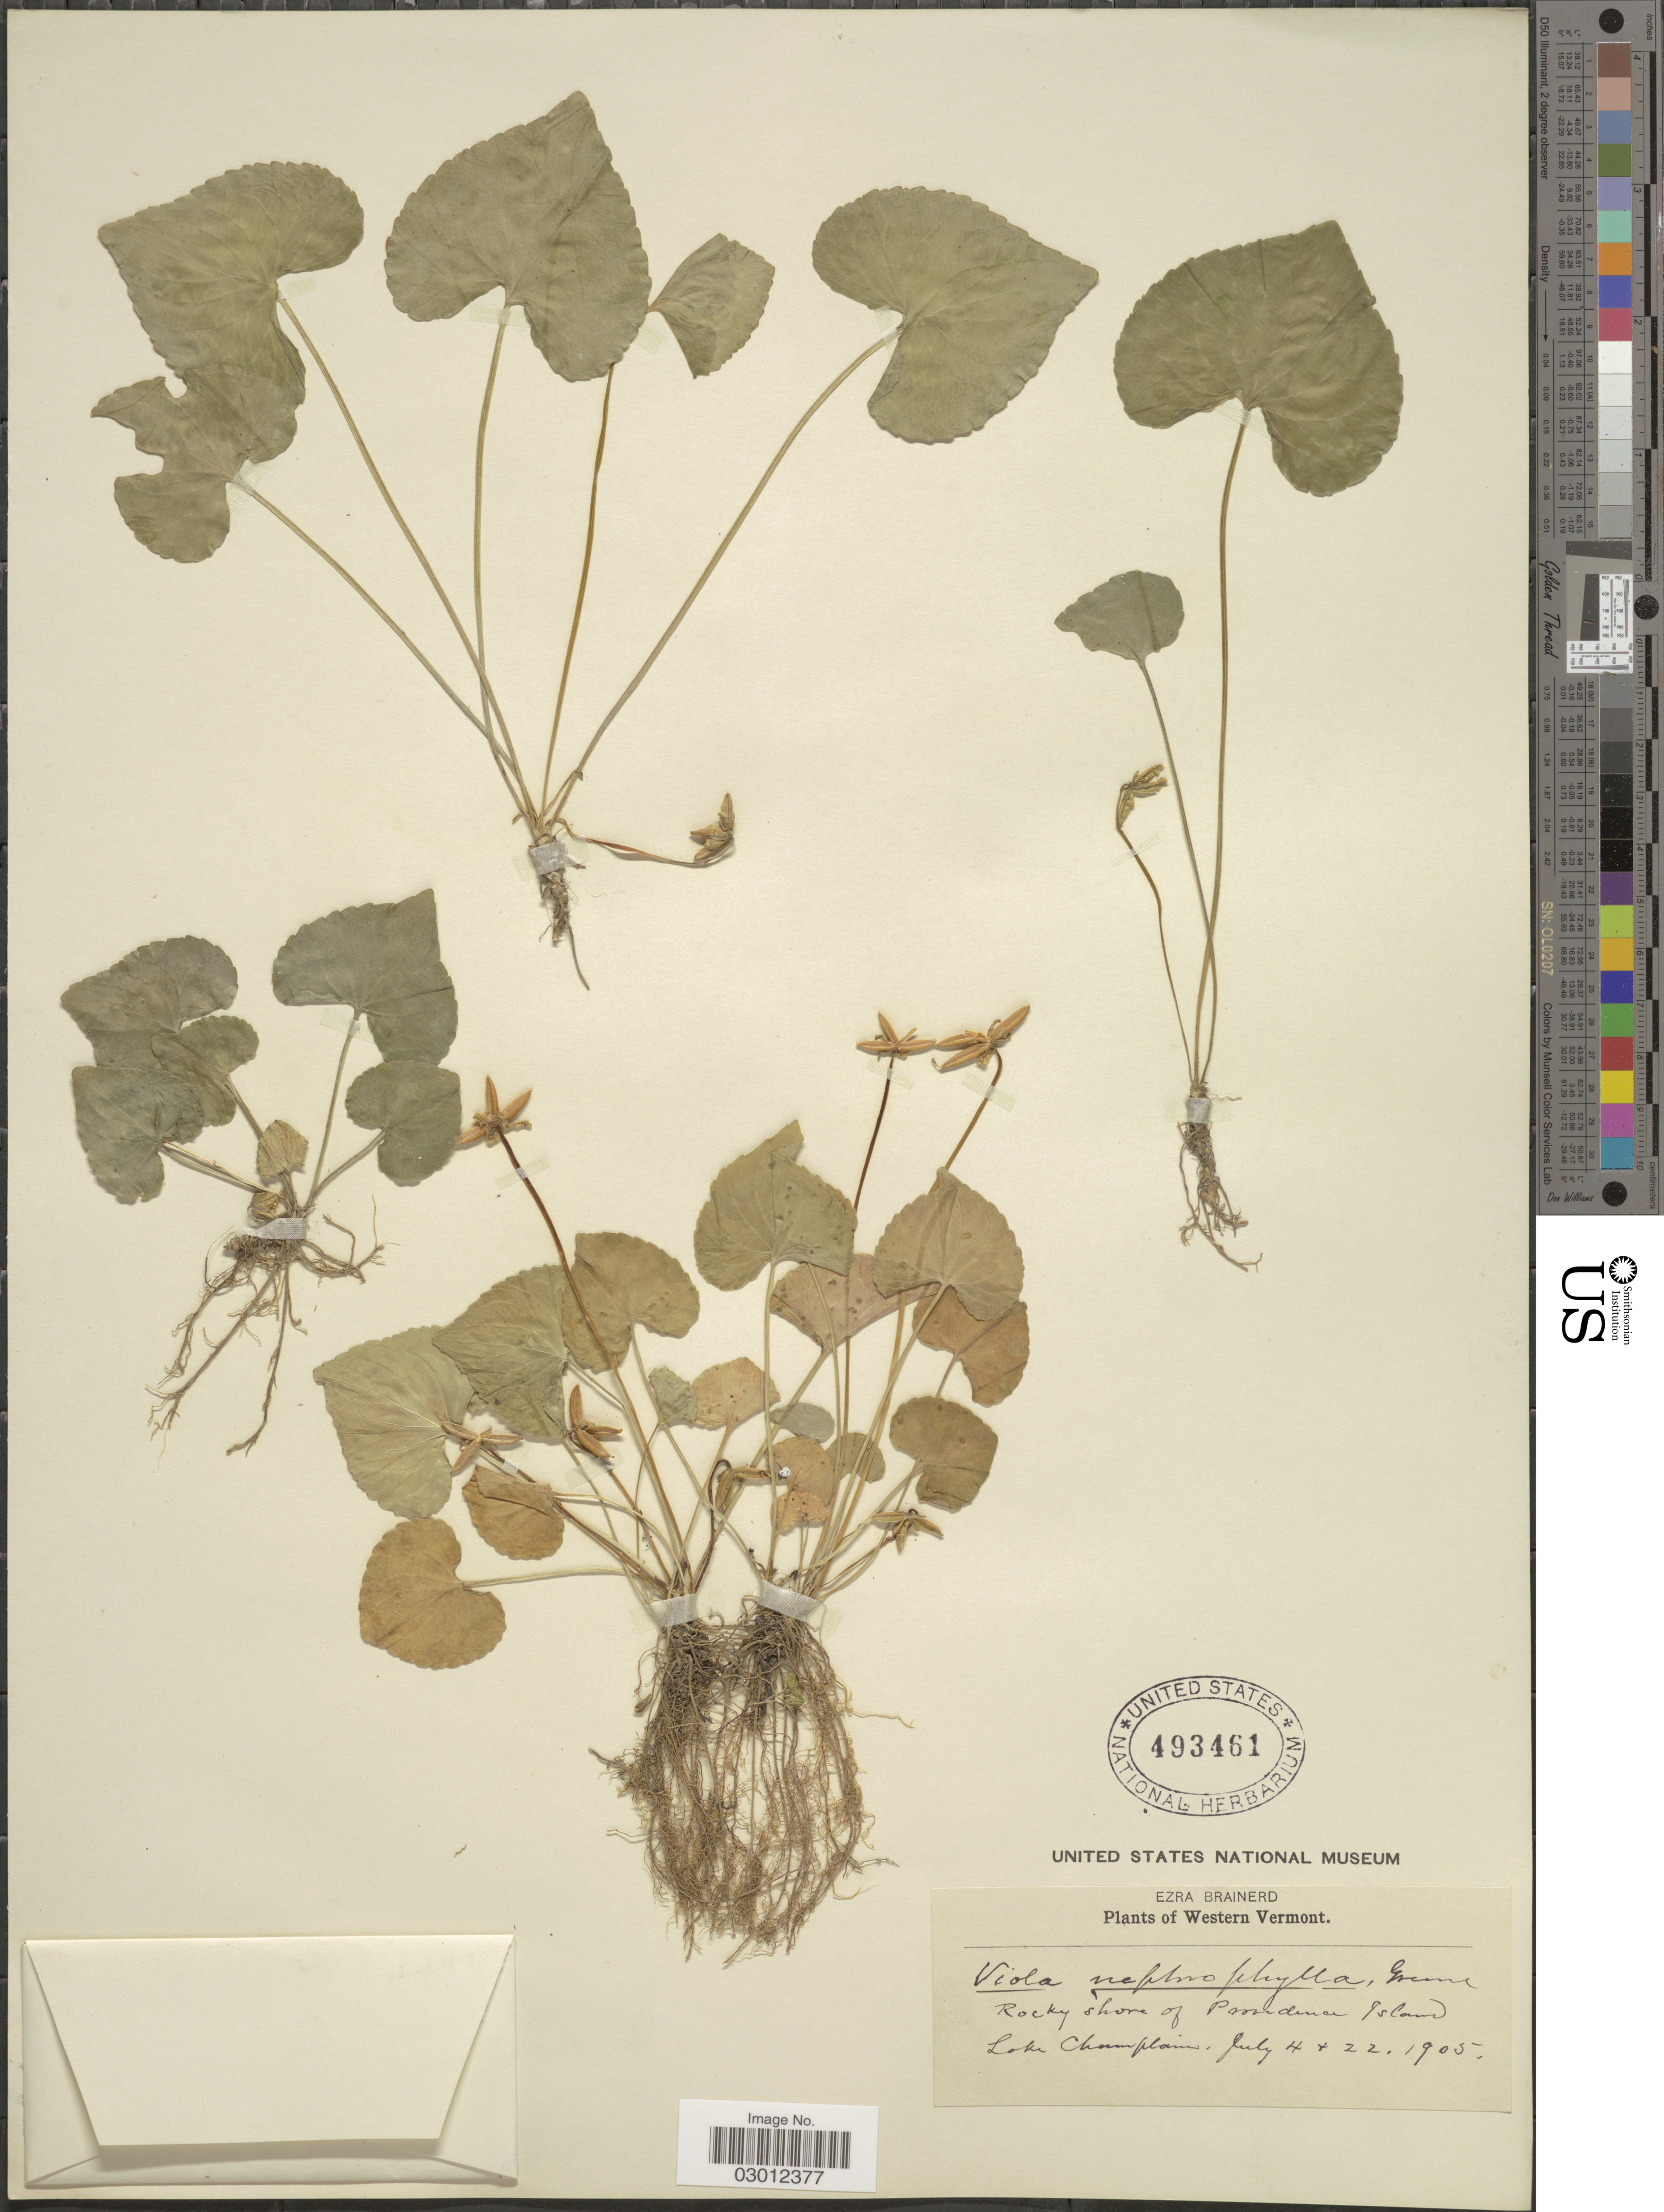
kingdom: Plantae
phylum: Tracheophyta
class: Magnoliopsida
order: Malpighiales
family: Violaceae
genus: Viola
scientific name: Viola nephrophylla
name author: Greene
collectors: E. Brainerd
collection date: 1905-07-04/1905-07-22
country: United States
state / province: Vermont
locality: Western Vermont. Rocky shore of Providence Island, Lake Champlain.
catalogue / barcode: US 493461